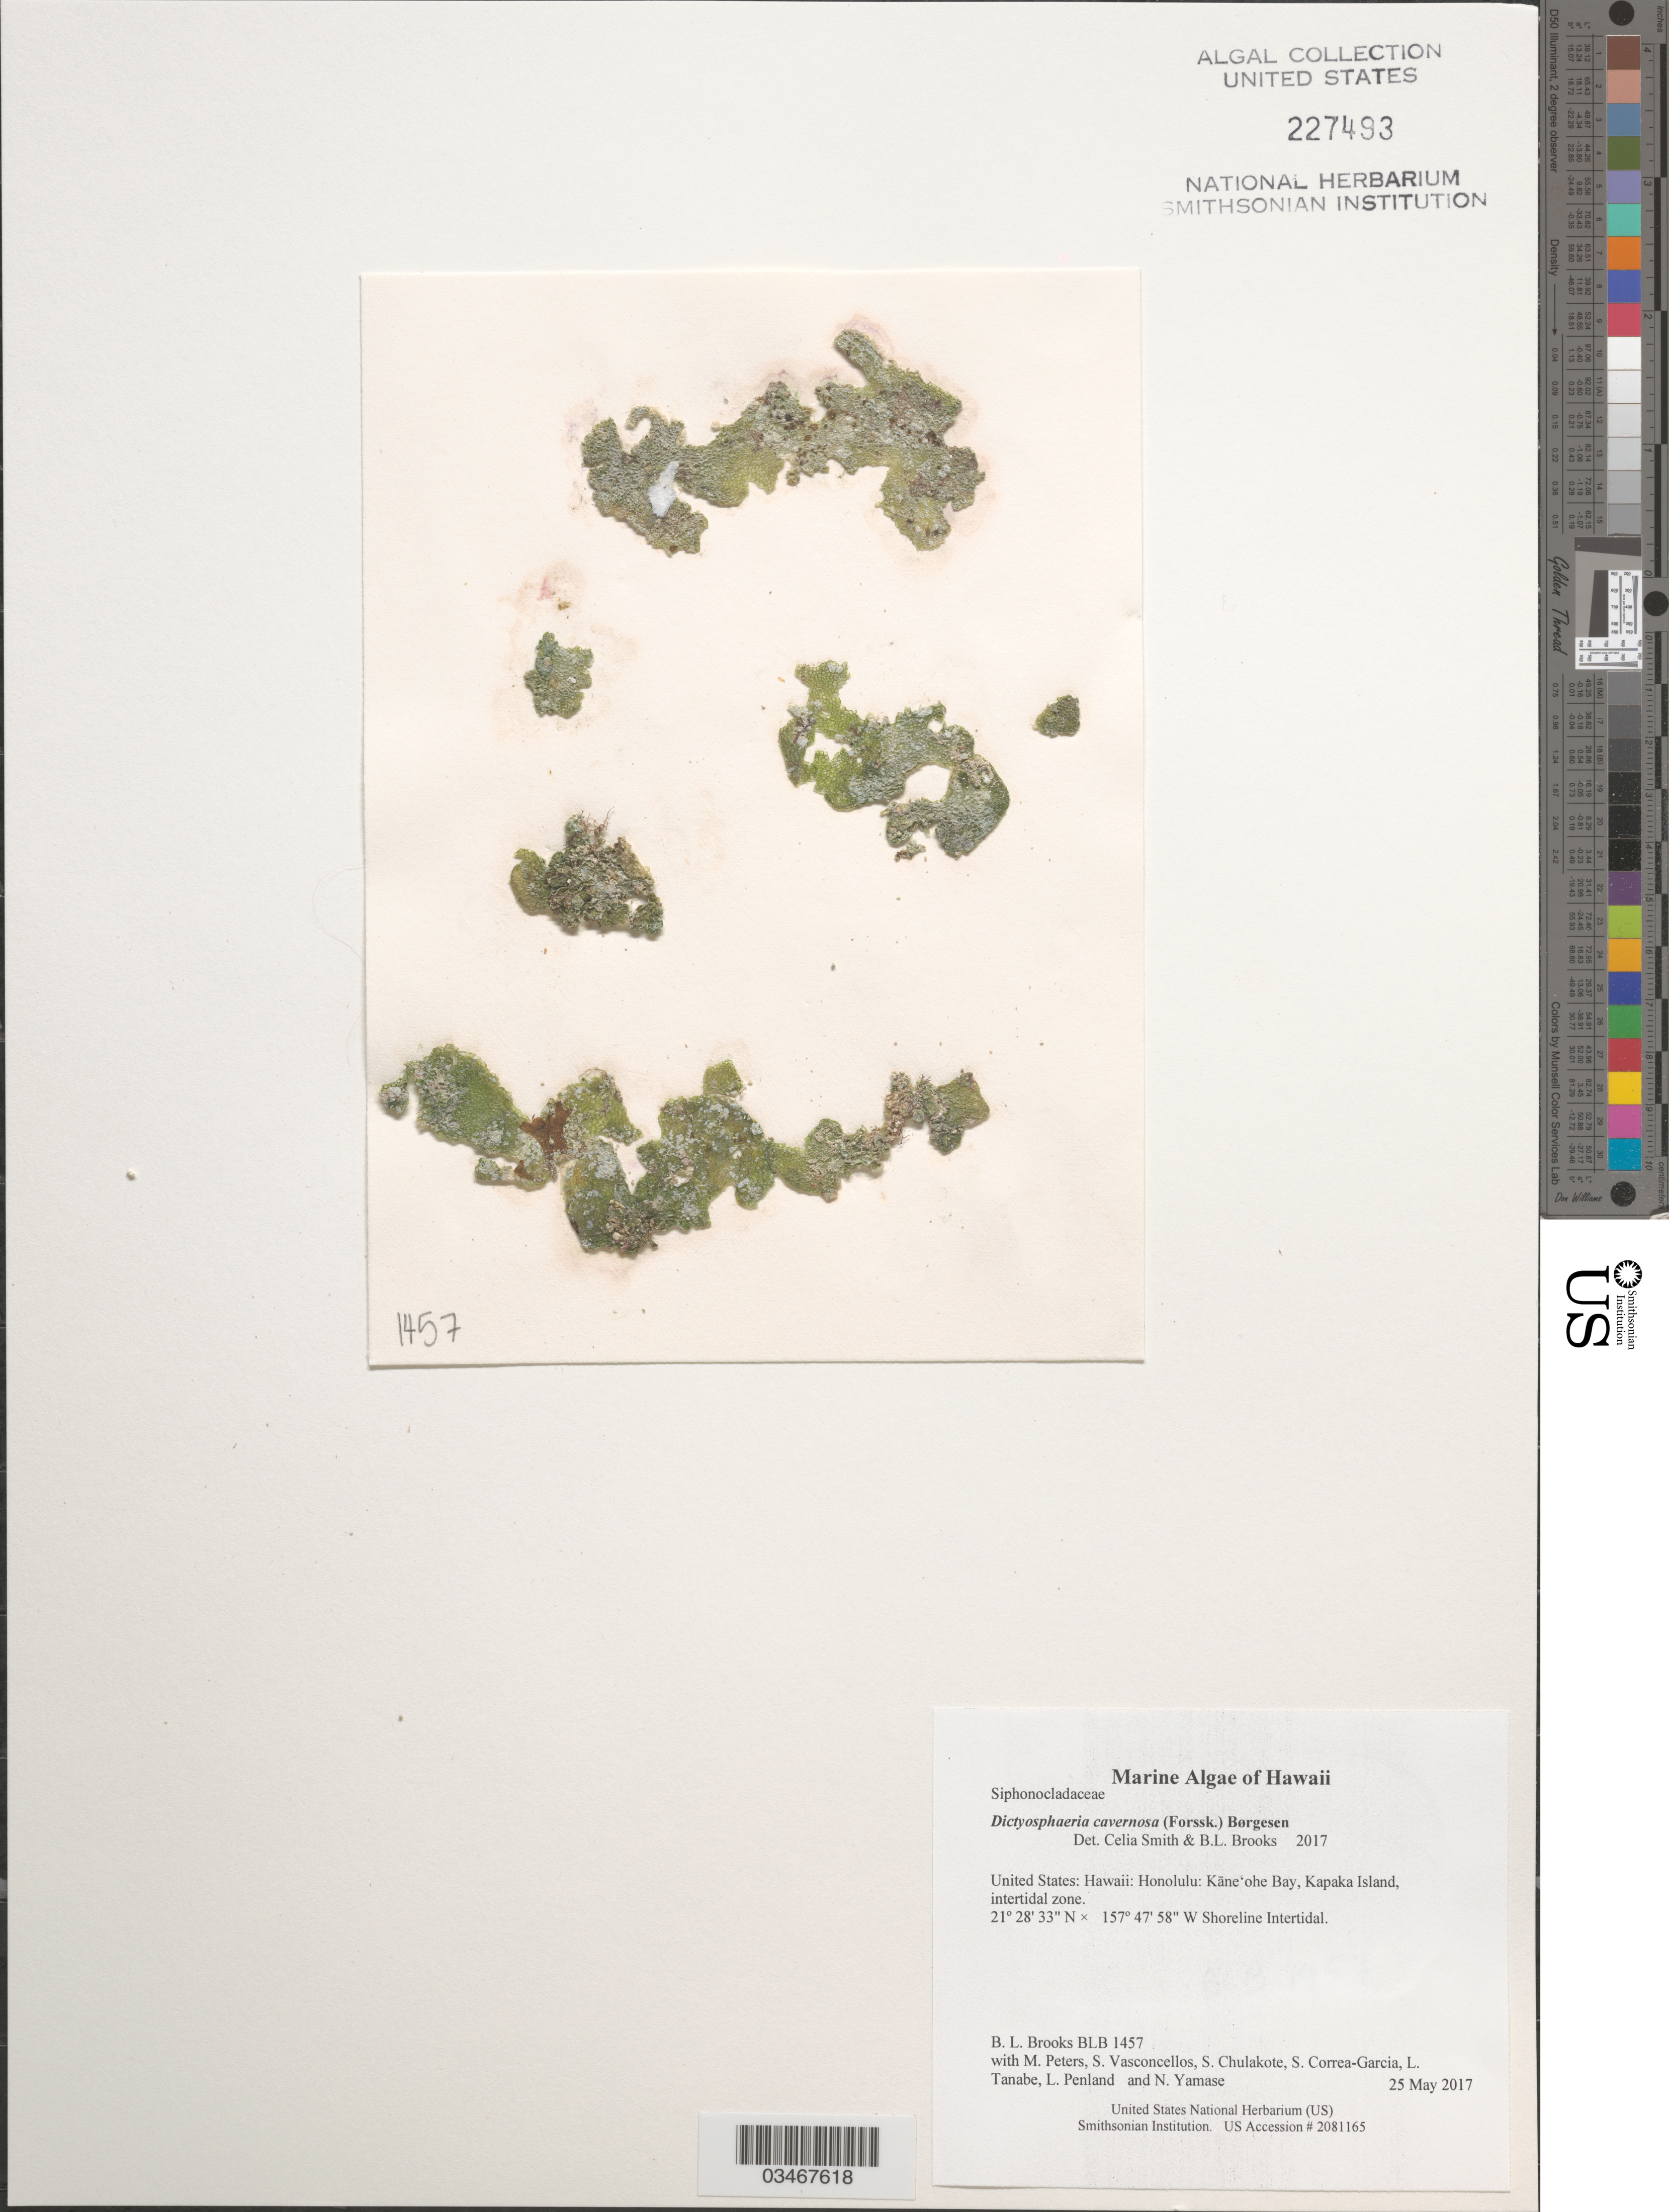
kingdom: Plantae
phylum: Chlorophyta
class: Ulvophyceae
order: Siphonocladales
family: Siphonocladaceae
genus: Dictyosphaeria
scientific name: Dictyosphaeria cavernosa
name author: (Forssk.) Børgesen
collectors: B. Brooks, M. Peters, S. Vasconcellos, S. Chulakote & et al.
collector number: BLB 1457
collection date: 2017-05-25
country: United States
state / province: Hawaii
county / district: Honolulu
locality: Honolulu: Kāne'ohe Bay, Kapaka Island, intertidal zone.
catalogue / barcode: US 227493